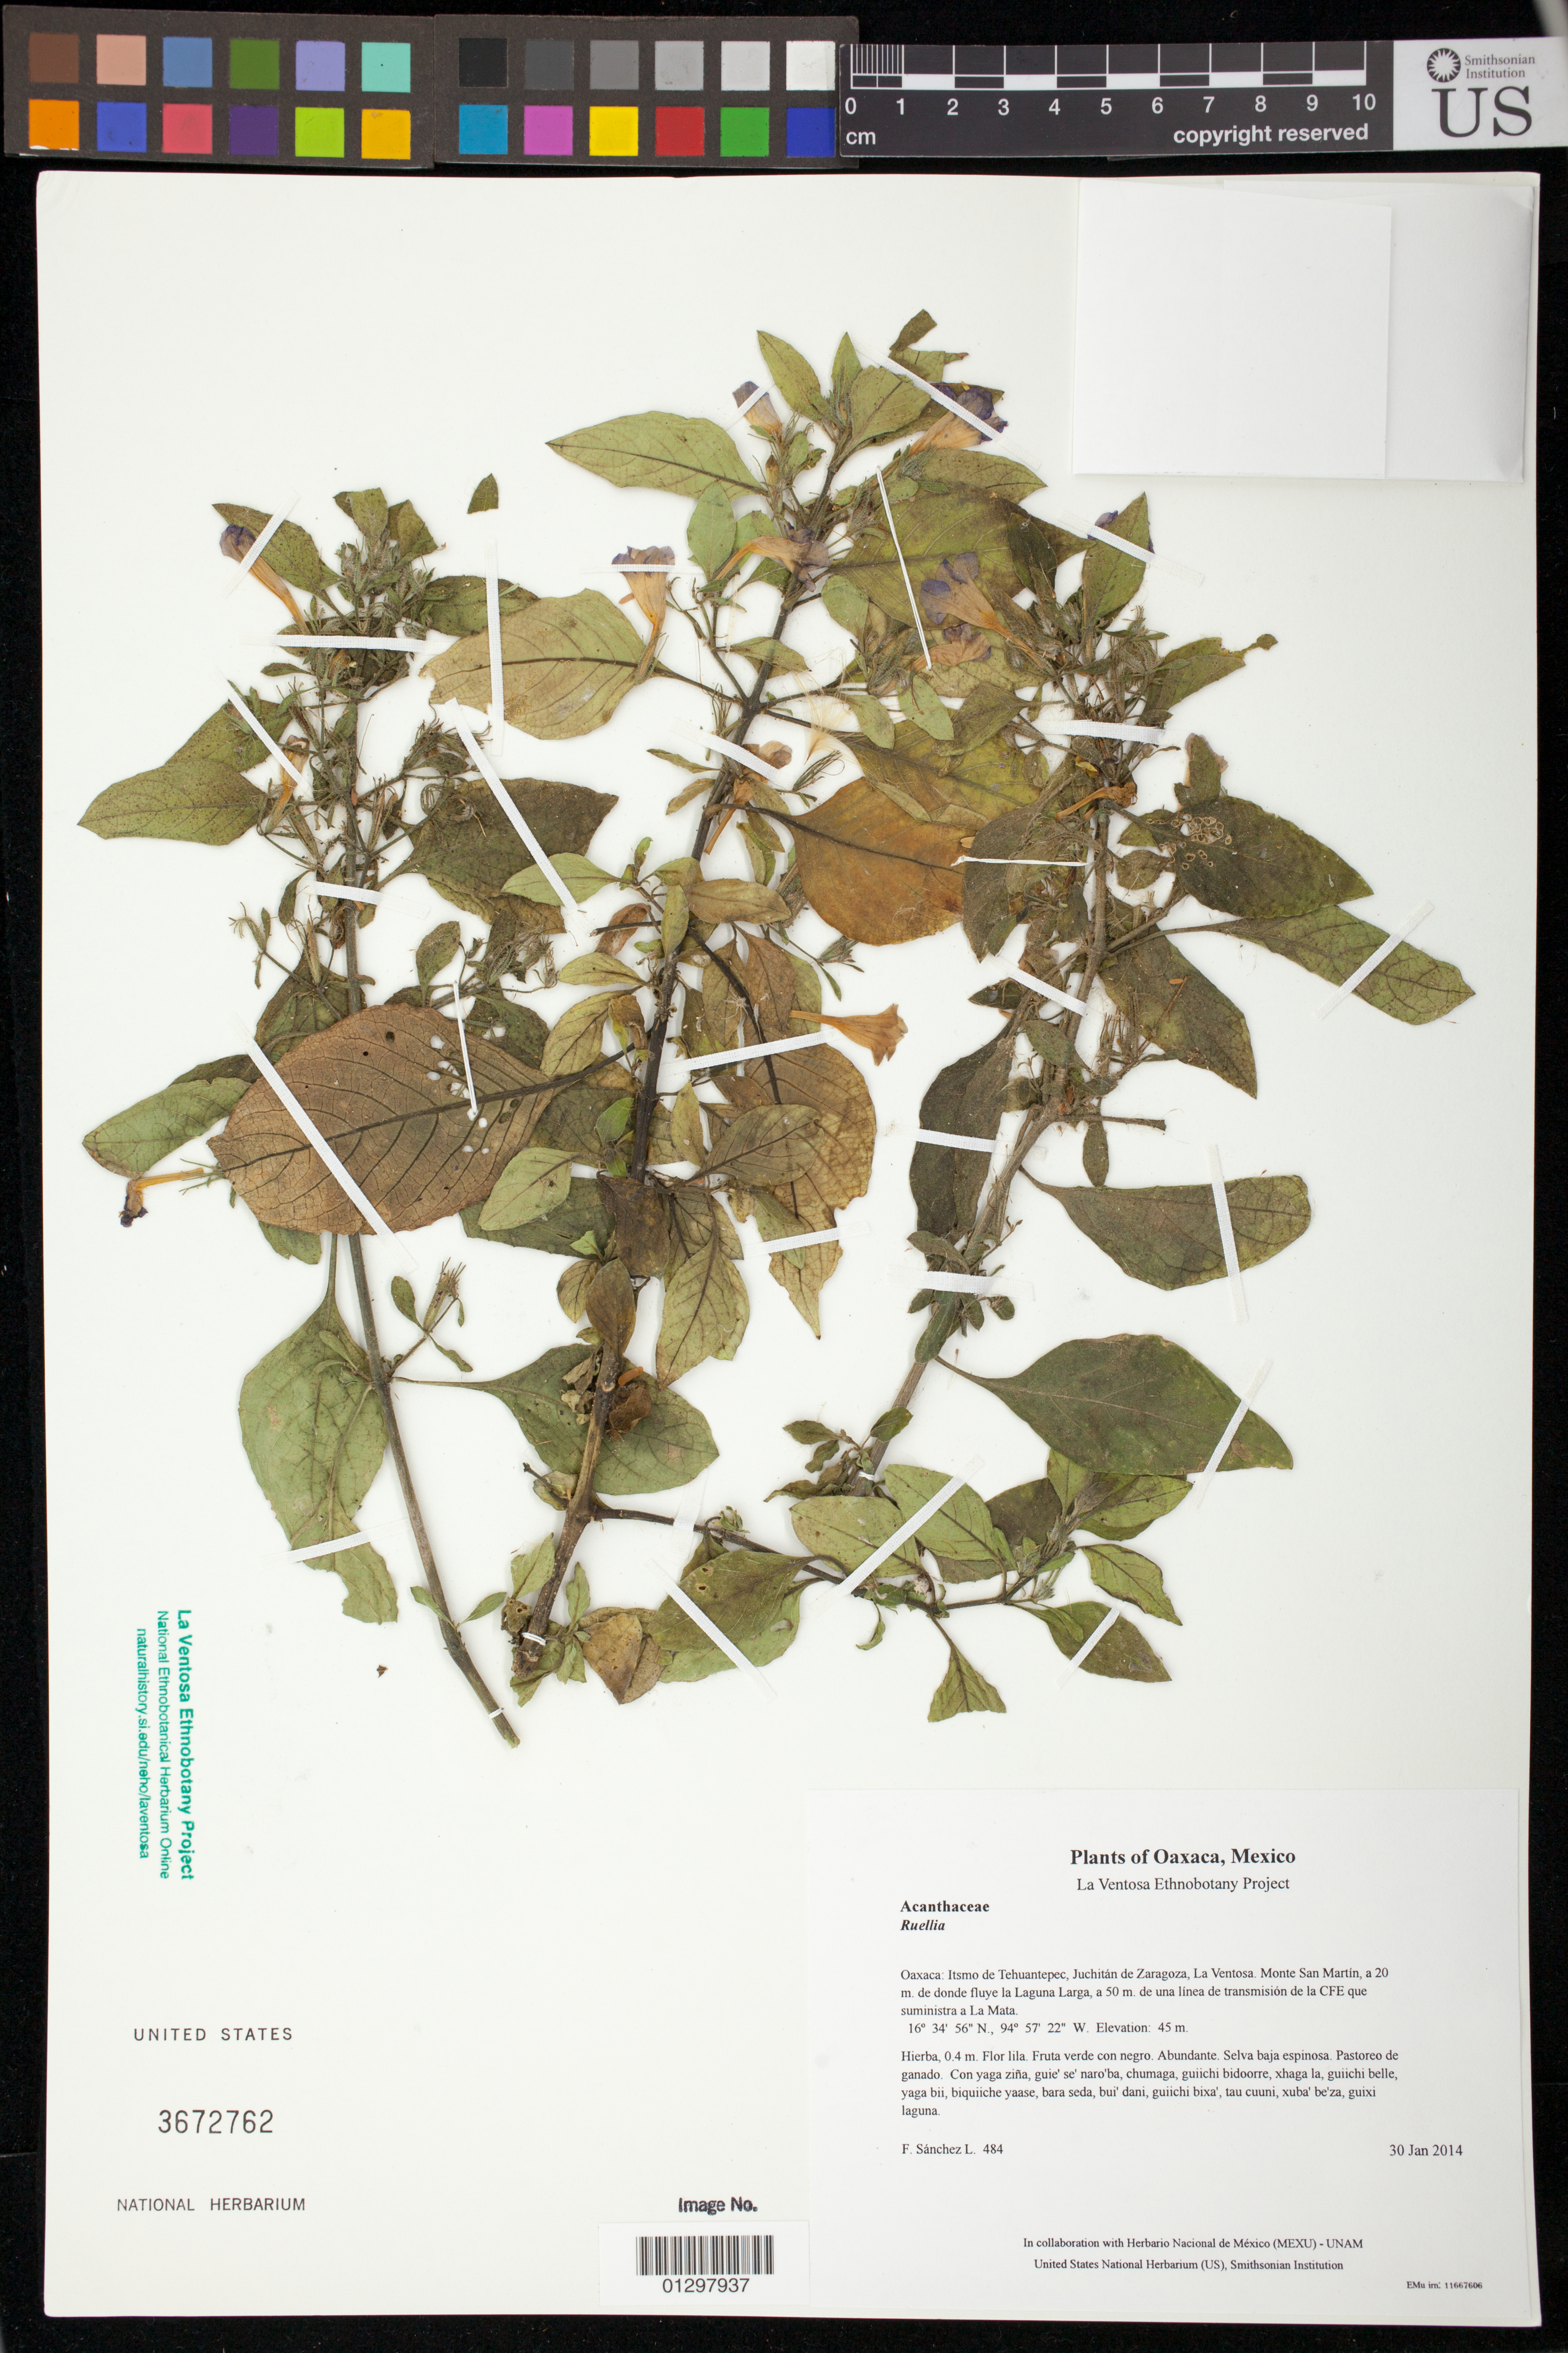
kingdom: Plantae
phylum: Tracheophyta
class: Magnoliopsida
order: Lamiales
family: Acanthaceae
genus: Ruellia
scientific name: Ruellia paniculata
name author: L.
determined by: Reyes García, A.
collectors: F. Sánchez L.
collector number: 484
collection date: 2014-01-30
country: Mexico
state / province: Oaxaca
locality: Itsmo de Tehuantepec, Juchitán de Zaragoza, La Ventosa. Monte San Martín, a 20 m. de donde fluye la Laguna Larga, a 50 m. de una línea de transmisión de la CFE que suministra a La Mata.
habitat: Selva baja espinosa. Pastoreo de ganado.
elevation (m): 45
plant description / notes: JEBOT, MEXU, SIPI, US; Guixi bandaga. 0.4 m. Guie' lila. Cuaananaxhi naga' ne nayaase. Stale.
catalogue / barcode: US 3672762